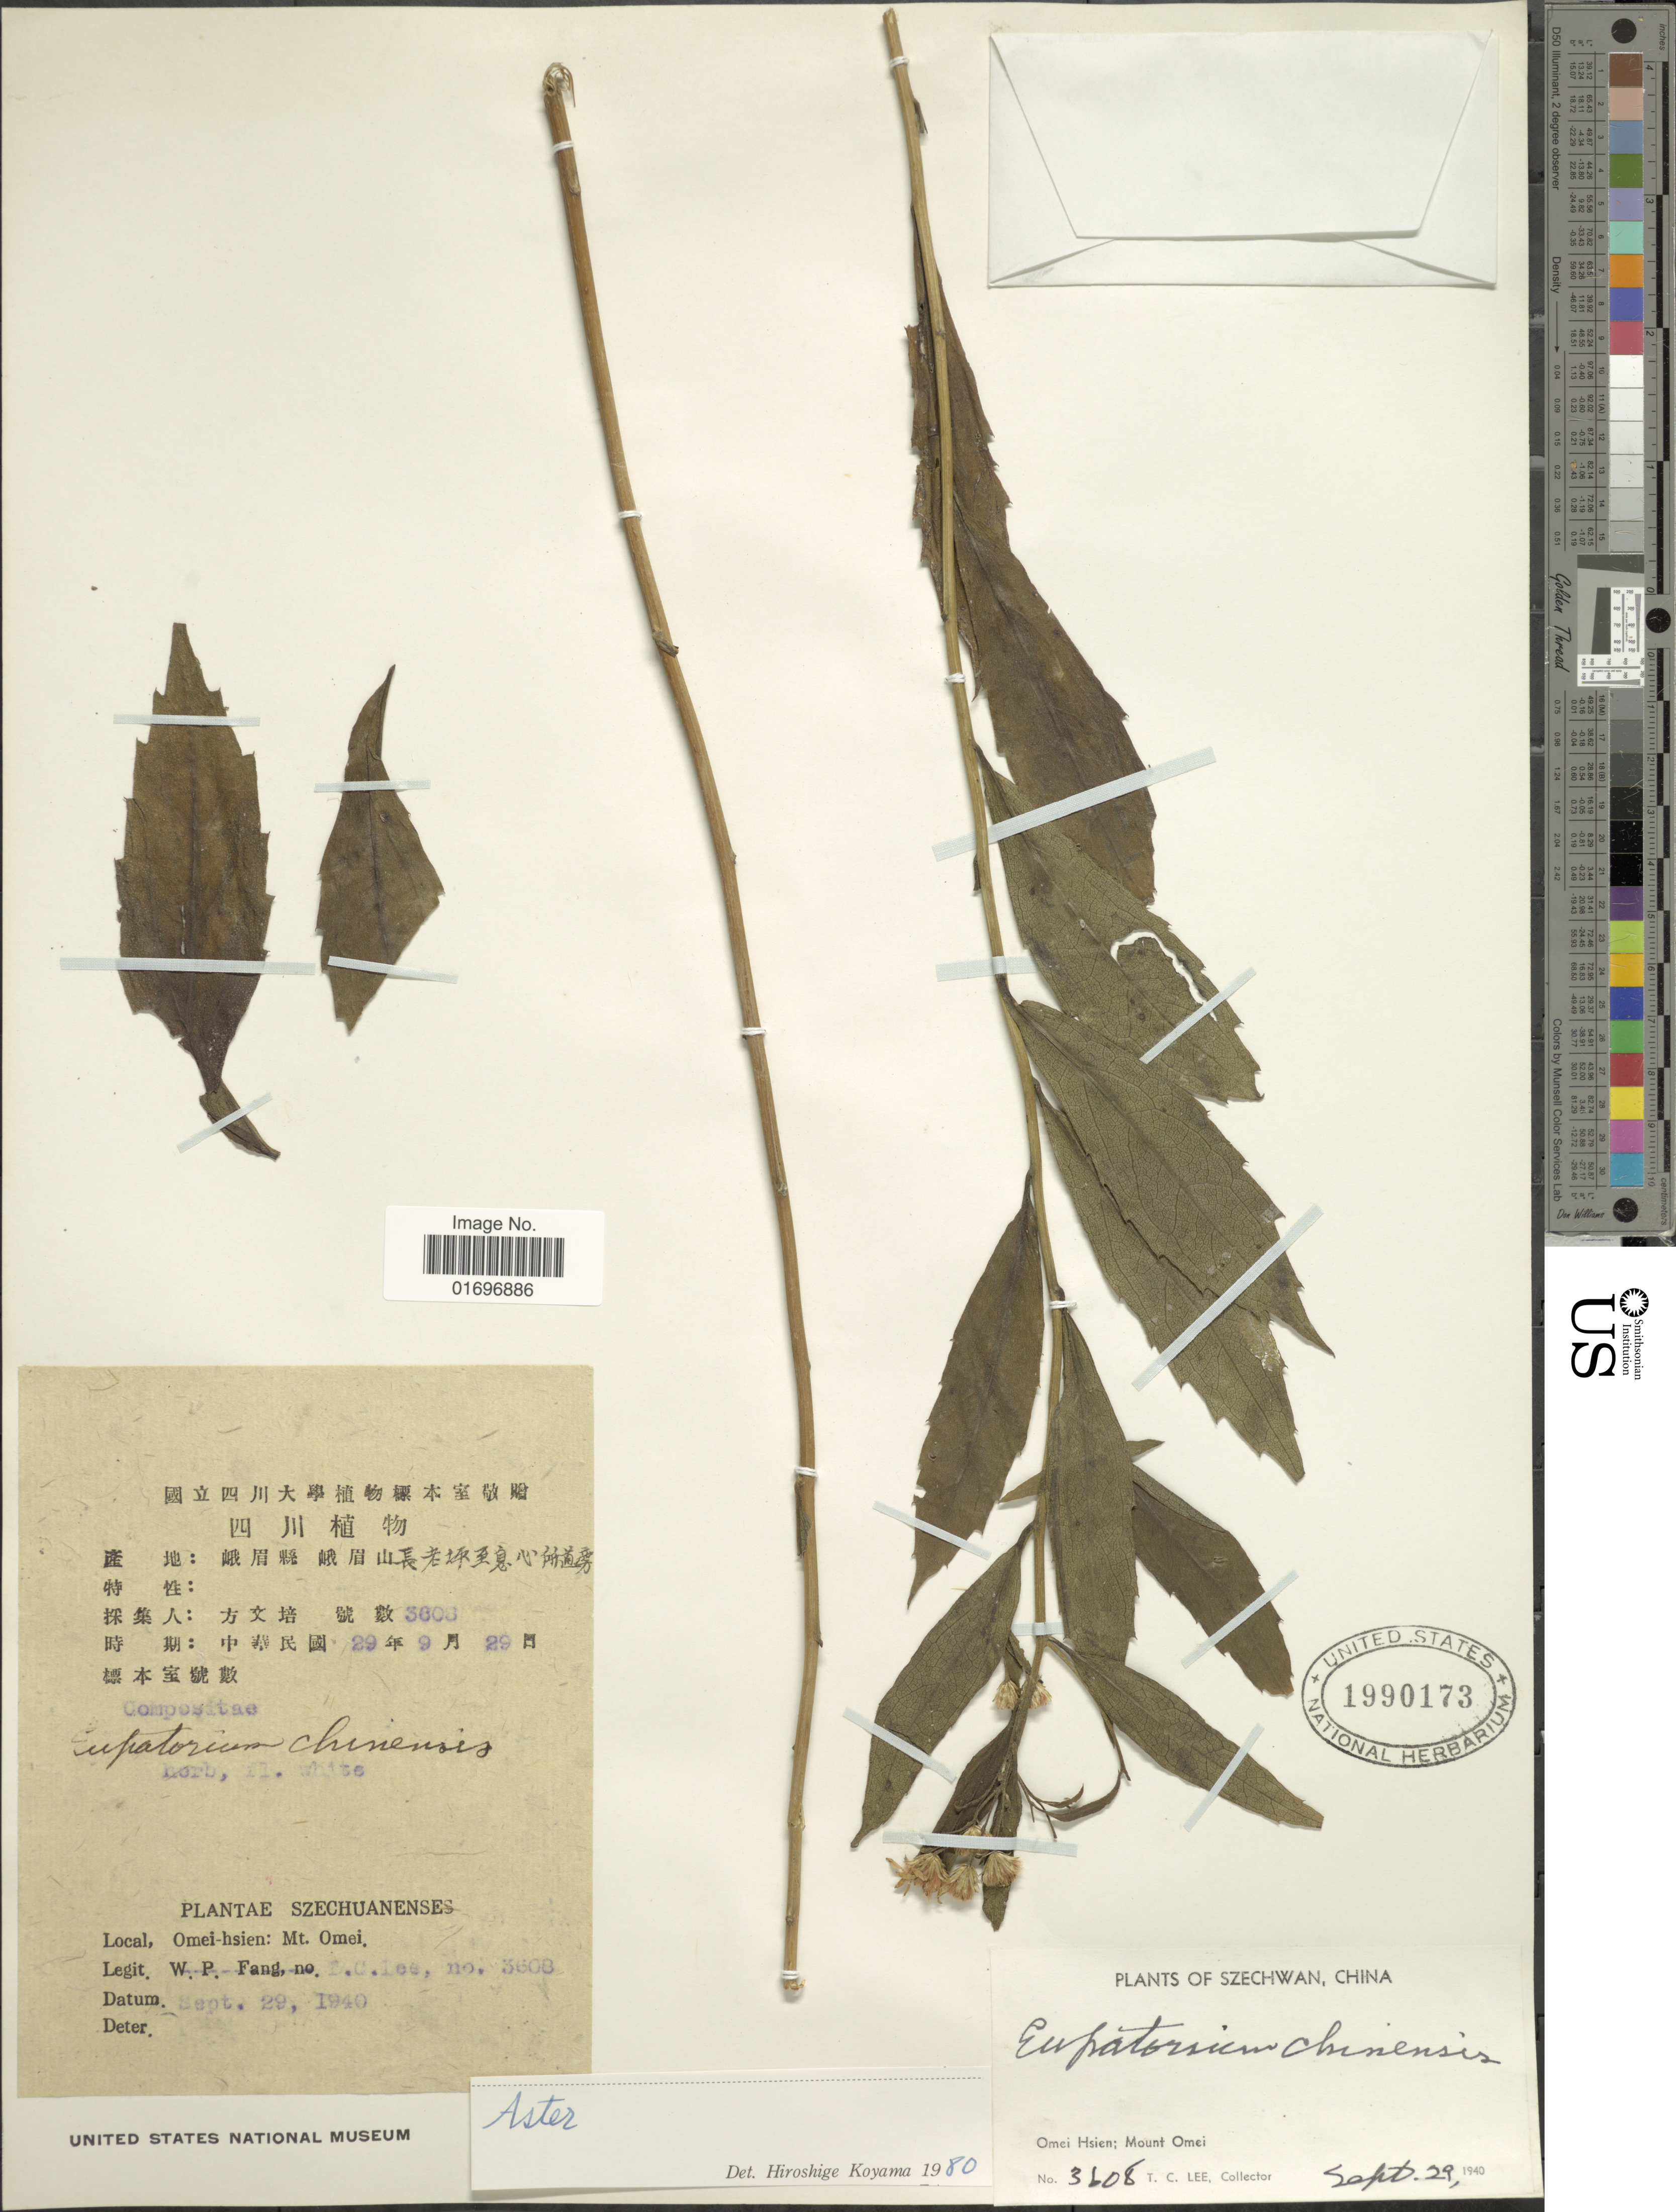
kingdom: Plantae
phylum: Tracheophyta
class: Magnoliopsida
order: Asterales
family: Asteraceae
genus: Aster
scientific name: Aster sp.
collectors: T. Lee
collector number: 3608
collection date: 1940-09-29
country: China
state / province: Sichuan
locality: Szechwan, China. Omei Hsien; Mount Omei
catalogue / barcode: US 1990173